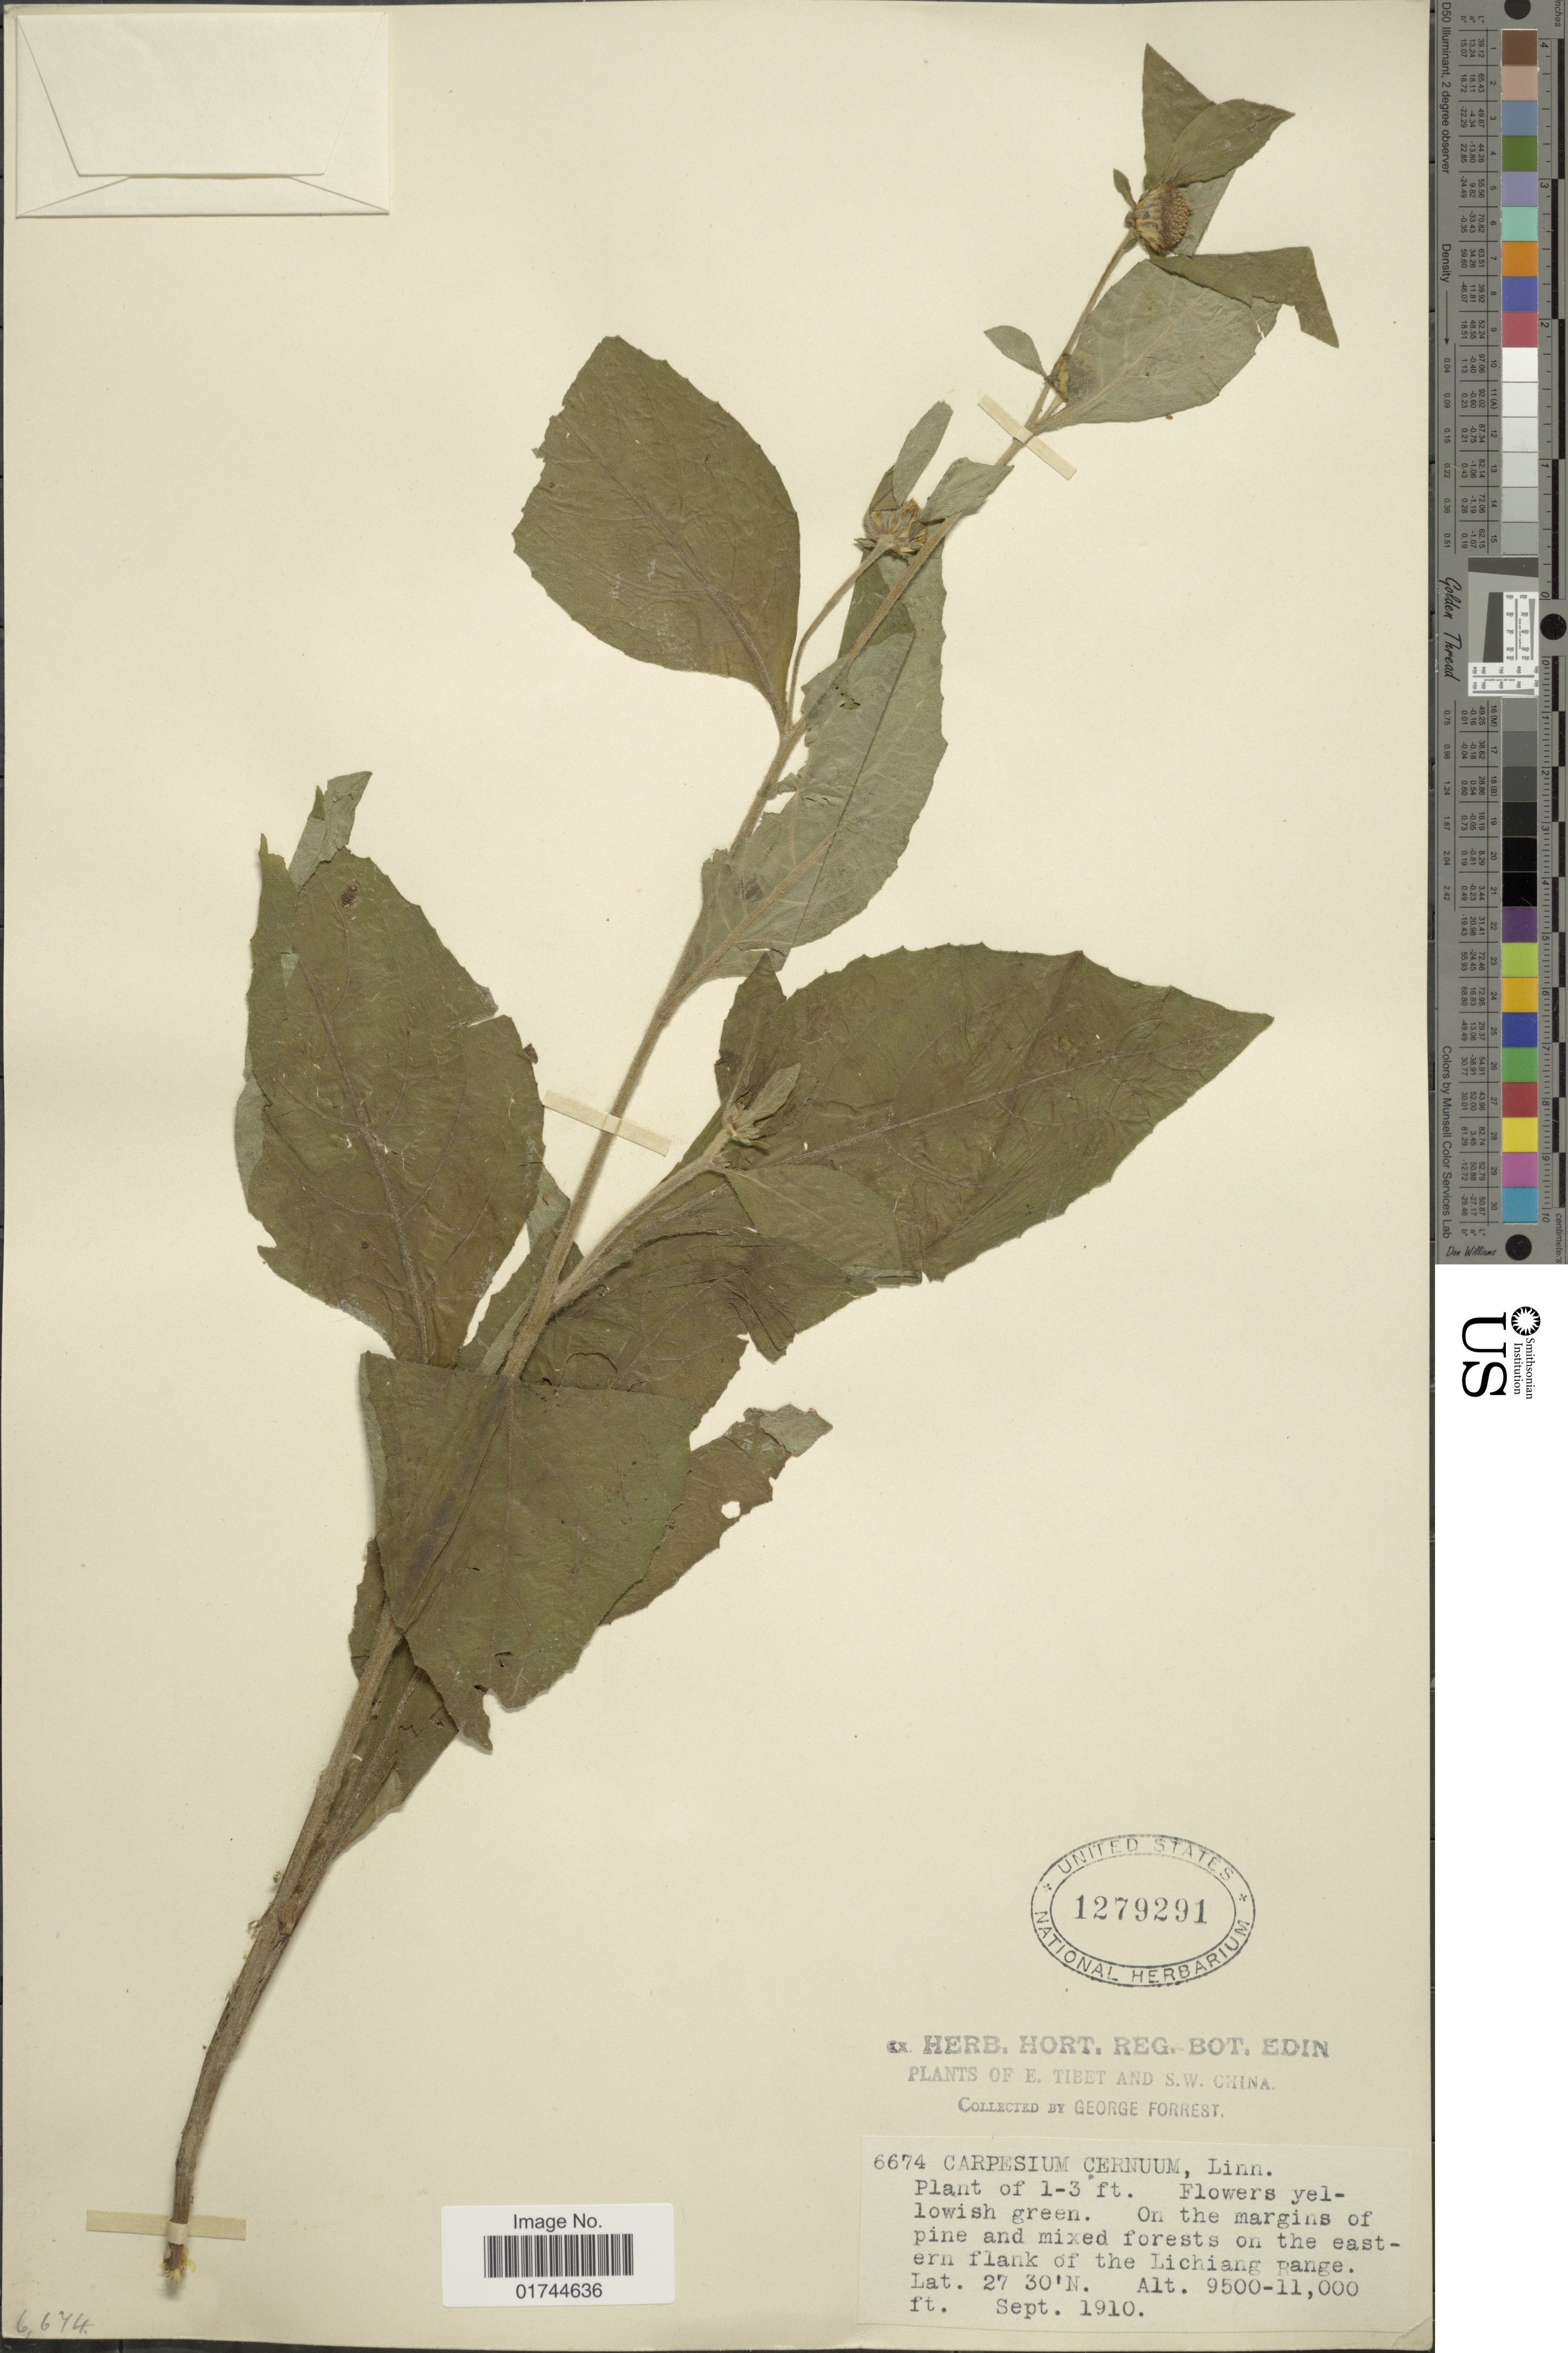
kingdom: Plantae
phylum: Tracheophyta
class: Magnoliopsida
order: Asterales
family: Asteraceae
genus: Carpesium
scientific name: Carpesium cernum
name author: L.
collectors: G. Forrest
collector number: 6674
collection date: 1910-09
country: China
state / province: Xizang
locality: E. Tibet, S. W. China, on the eastern flank of the Lichiang Range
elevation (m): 2896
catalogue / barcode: US 1279291